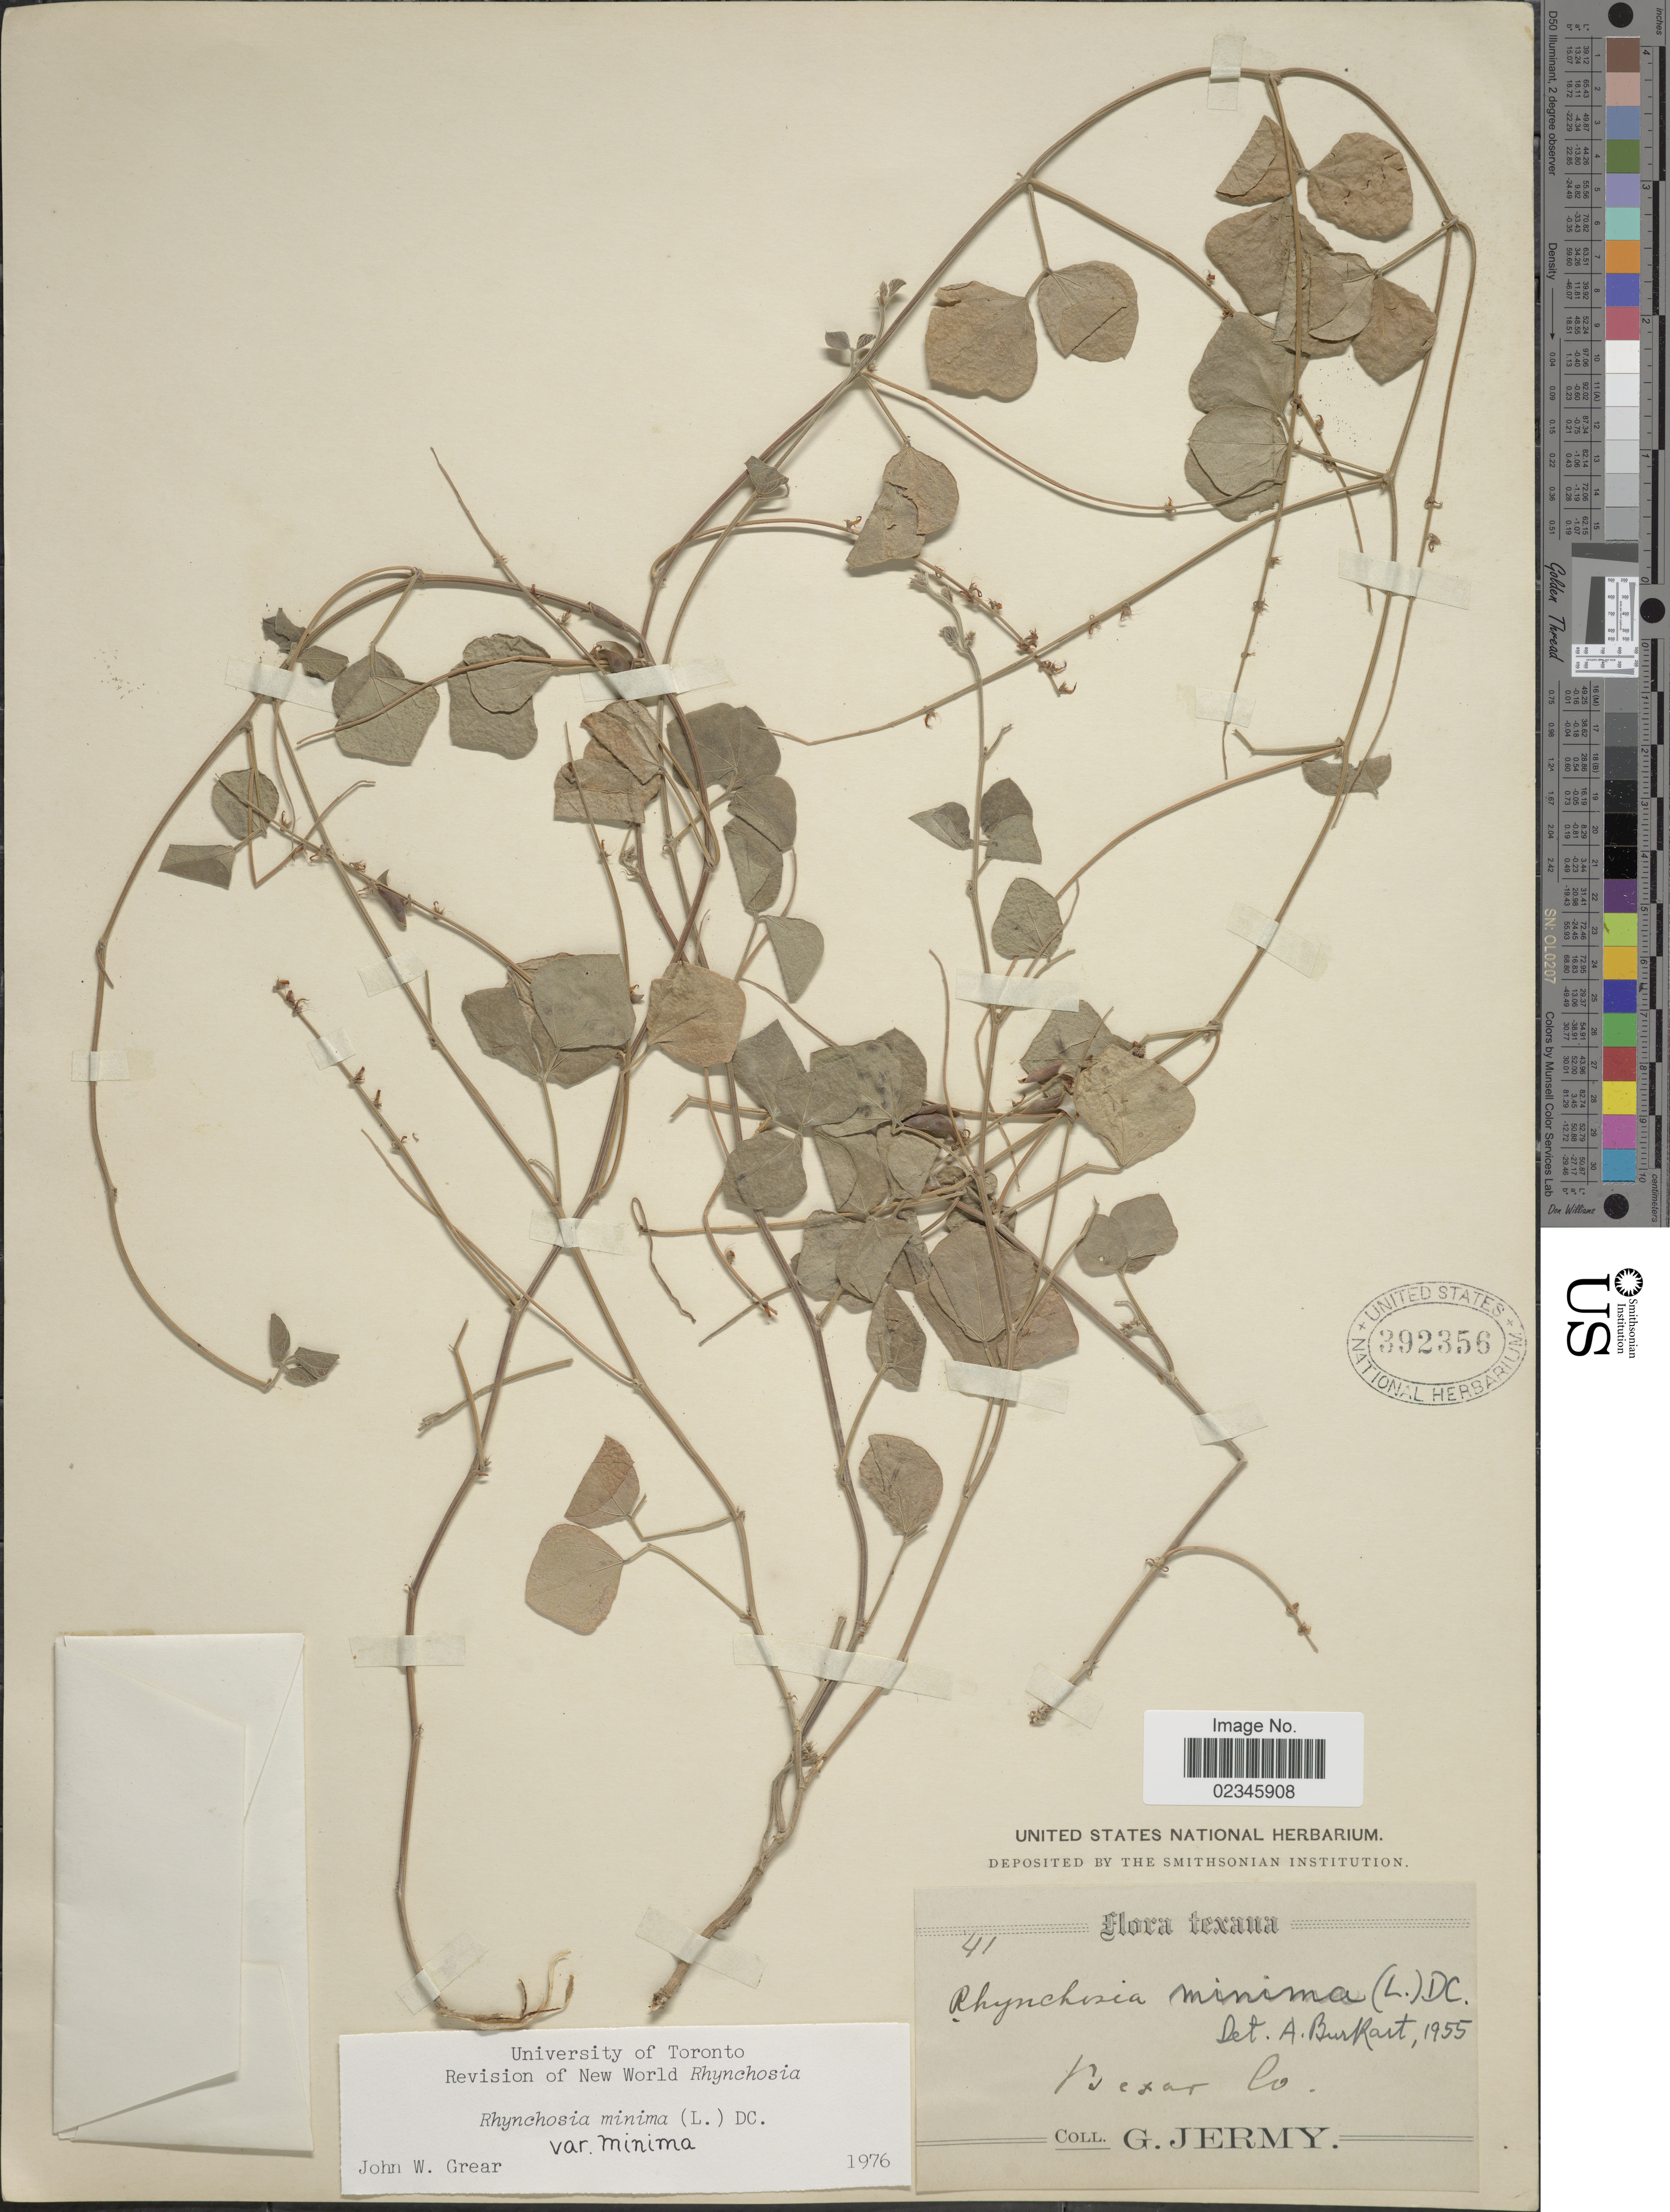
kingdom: Plantae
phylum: Tracheophyta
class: Magnoliopsida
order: Fabales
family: Fabaceae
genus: Rhynchosia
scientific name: Rhynchosia minima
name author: (L.) DC.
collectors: G. Jermy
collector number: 41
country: United States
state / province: Texas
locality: Bexar Co.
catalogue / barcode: US 392356